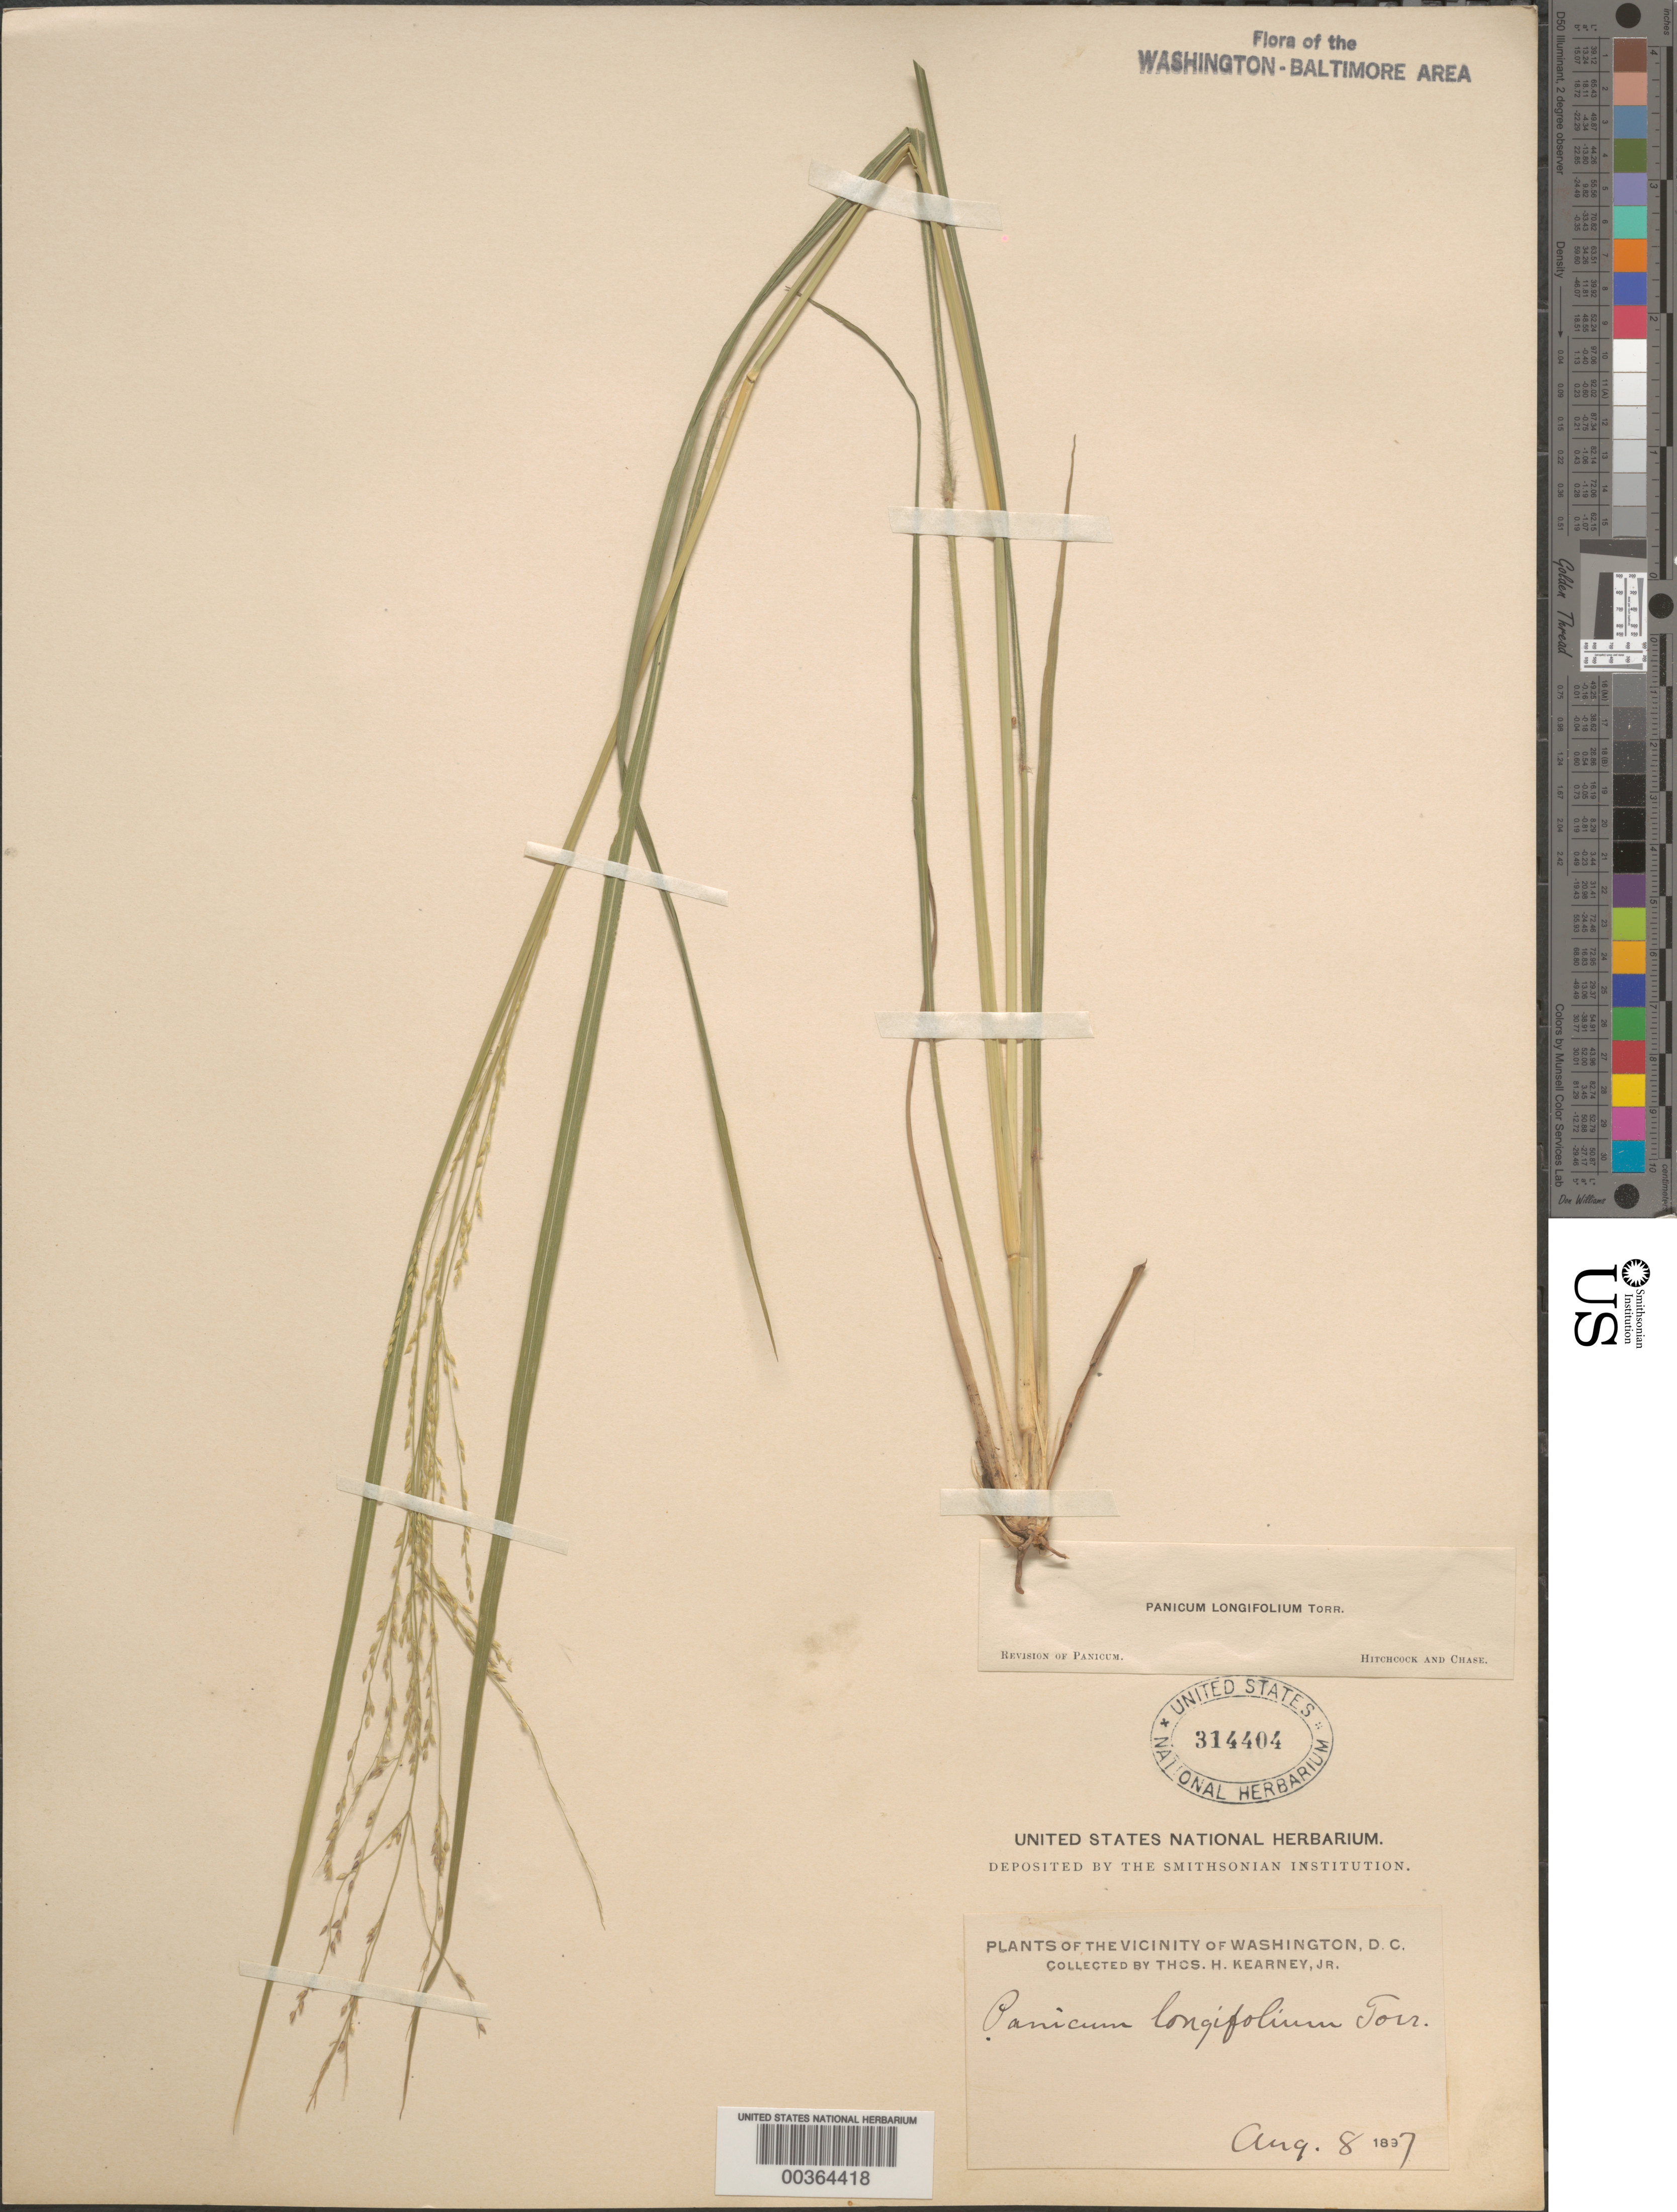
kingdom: Plantae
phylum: Tracheophyta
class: Liliopsida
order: Poales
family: Poaceae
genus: Coleataenia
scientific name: Coleataenia rigidula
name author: (Bosc ex Nees) LeBlond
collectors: T. H. Kearney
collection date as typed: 08 Aug 1897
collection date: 1897-08-08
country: United States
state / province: District of Columbia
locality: Washington DC area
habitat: Along road in moist woods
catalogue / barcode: US 314404